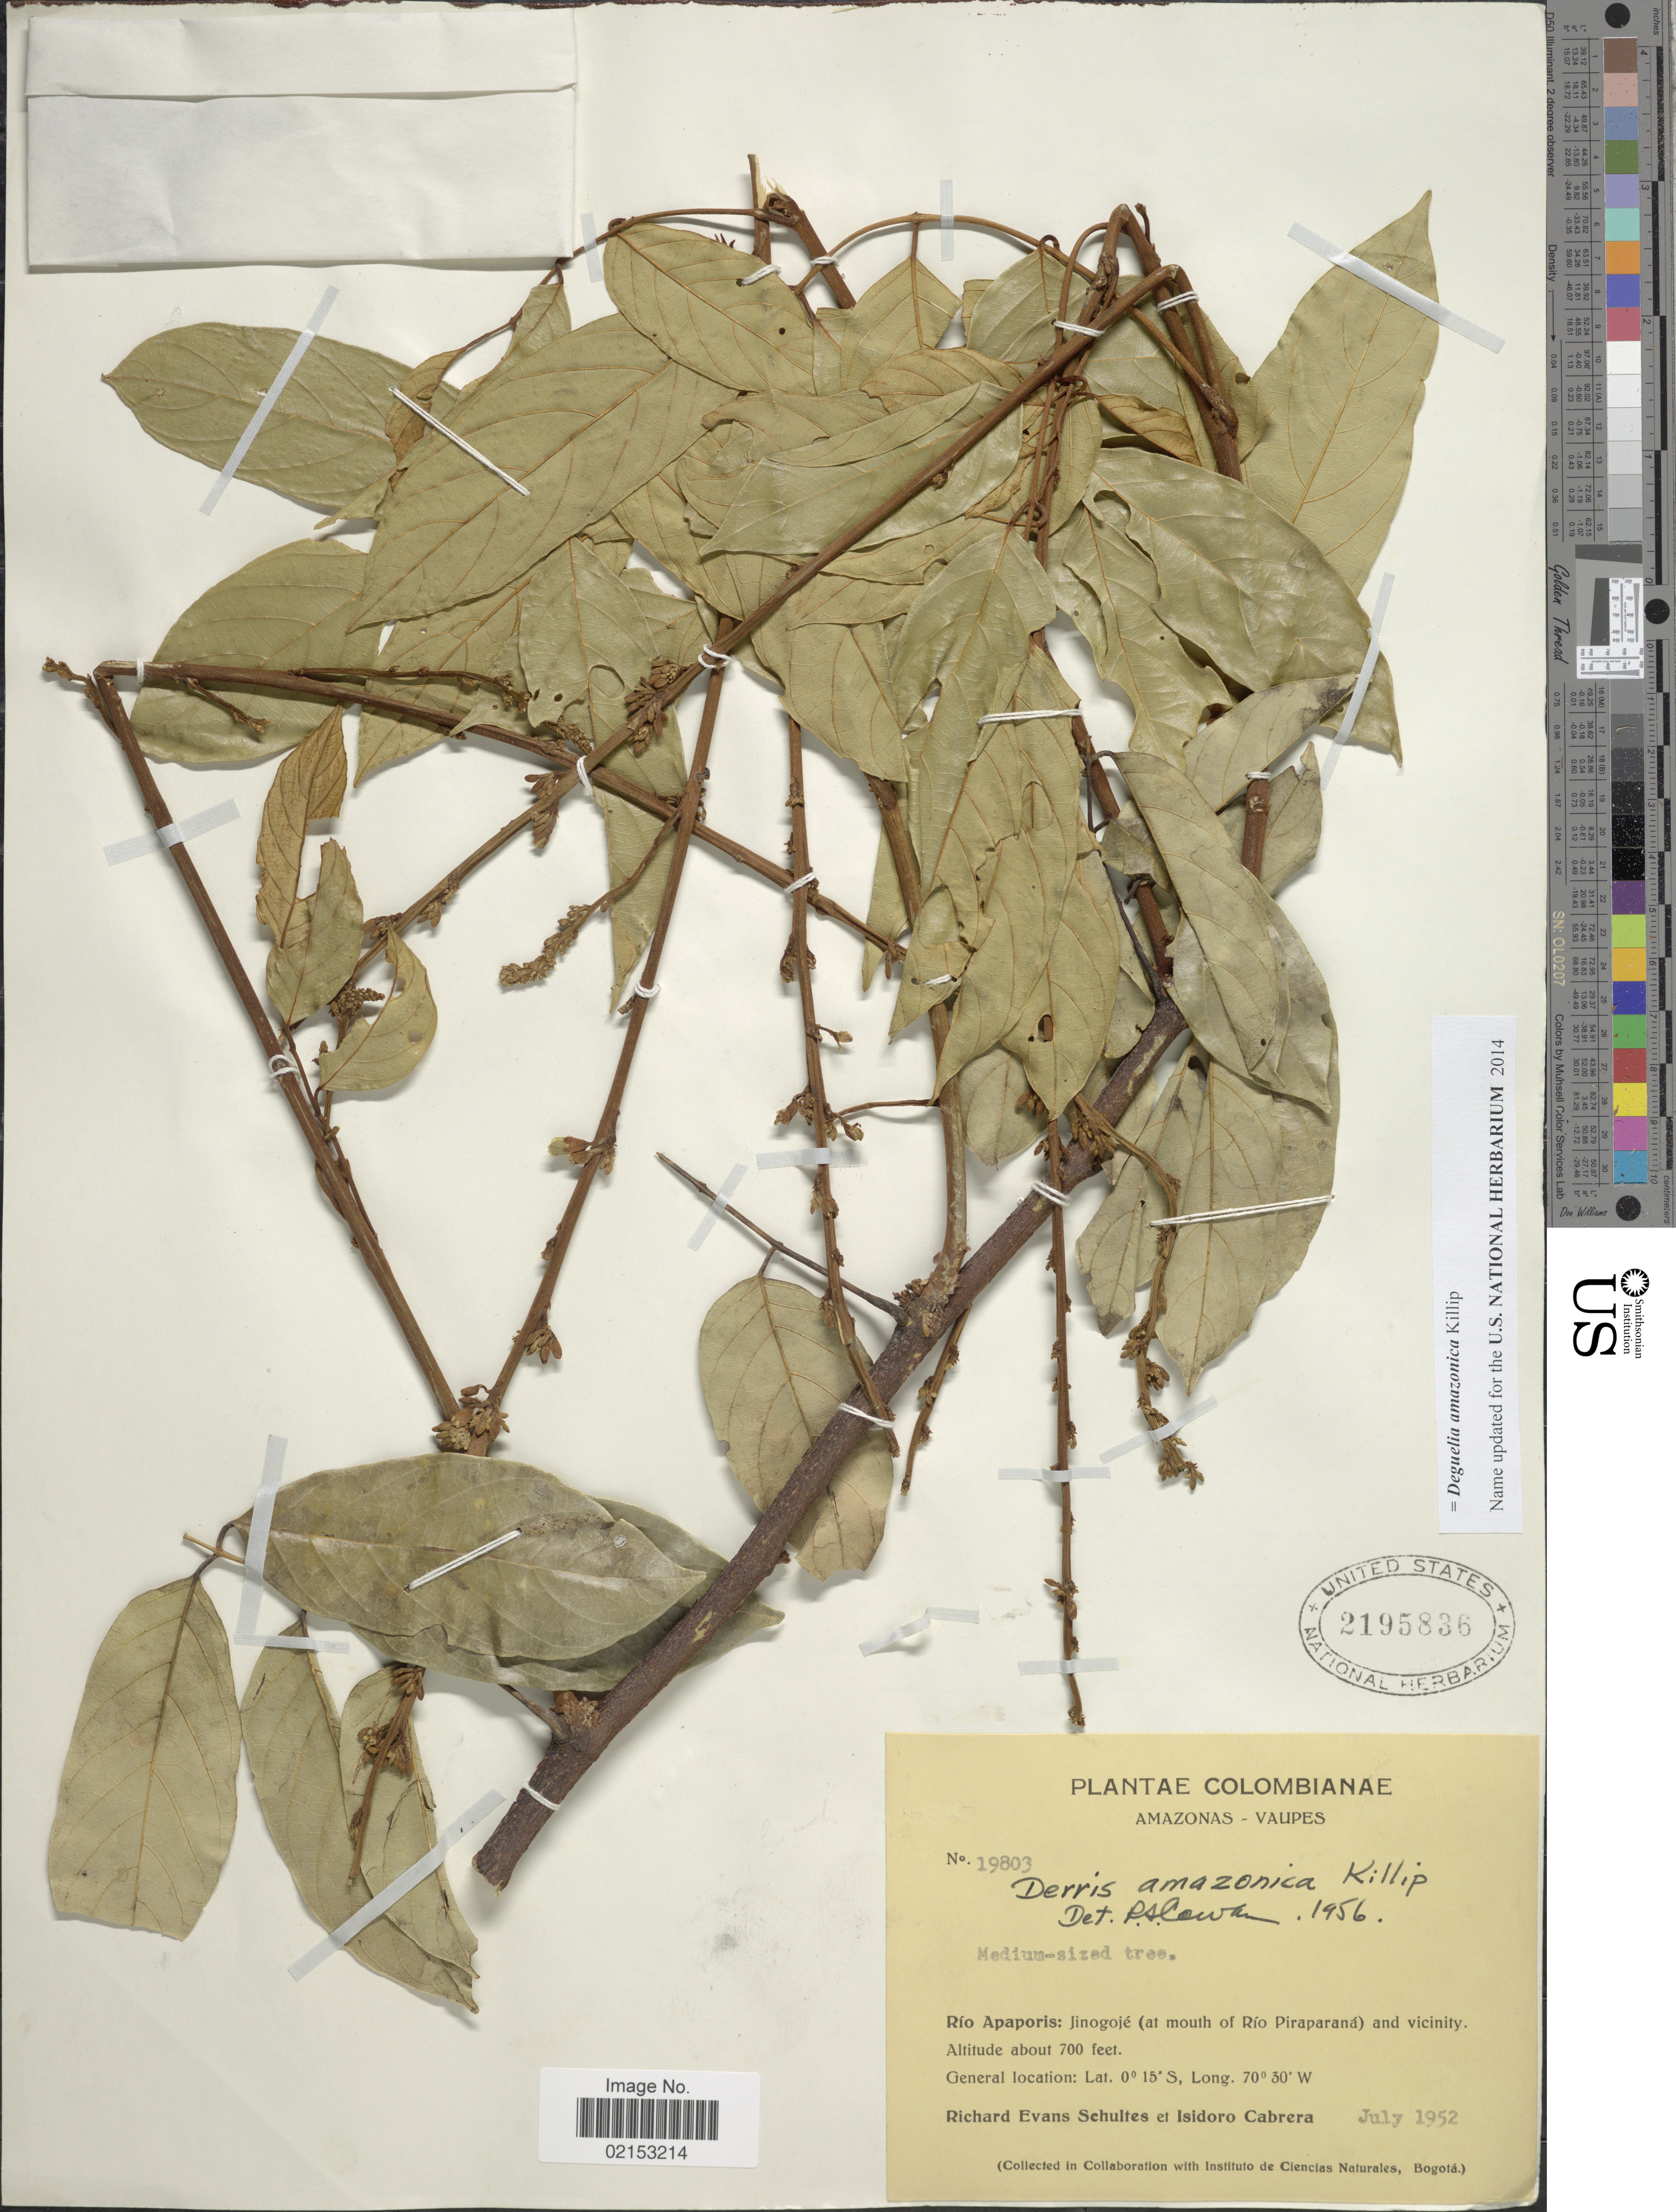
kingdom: Plantae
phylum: Tracheophyta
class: Magnoliopsida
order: Fabales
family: Fabaceae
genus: Deguelia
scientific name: Deguelia amazonica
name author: Killip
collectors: R. E. Schultes & I. Cabrera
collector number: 19803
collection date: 1952-07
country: Colombia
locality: Colombianae, Amazonas-Vaupes, Rio Piraparana: Jinogoje (at mouth of Rio Piraparana) and vicinity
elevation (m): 213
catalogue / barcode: US 2195836